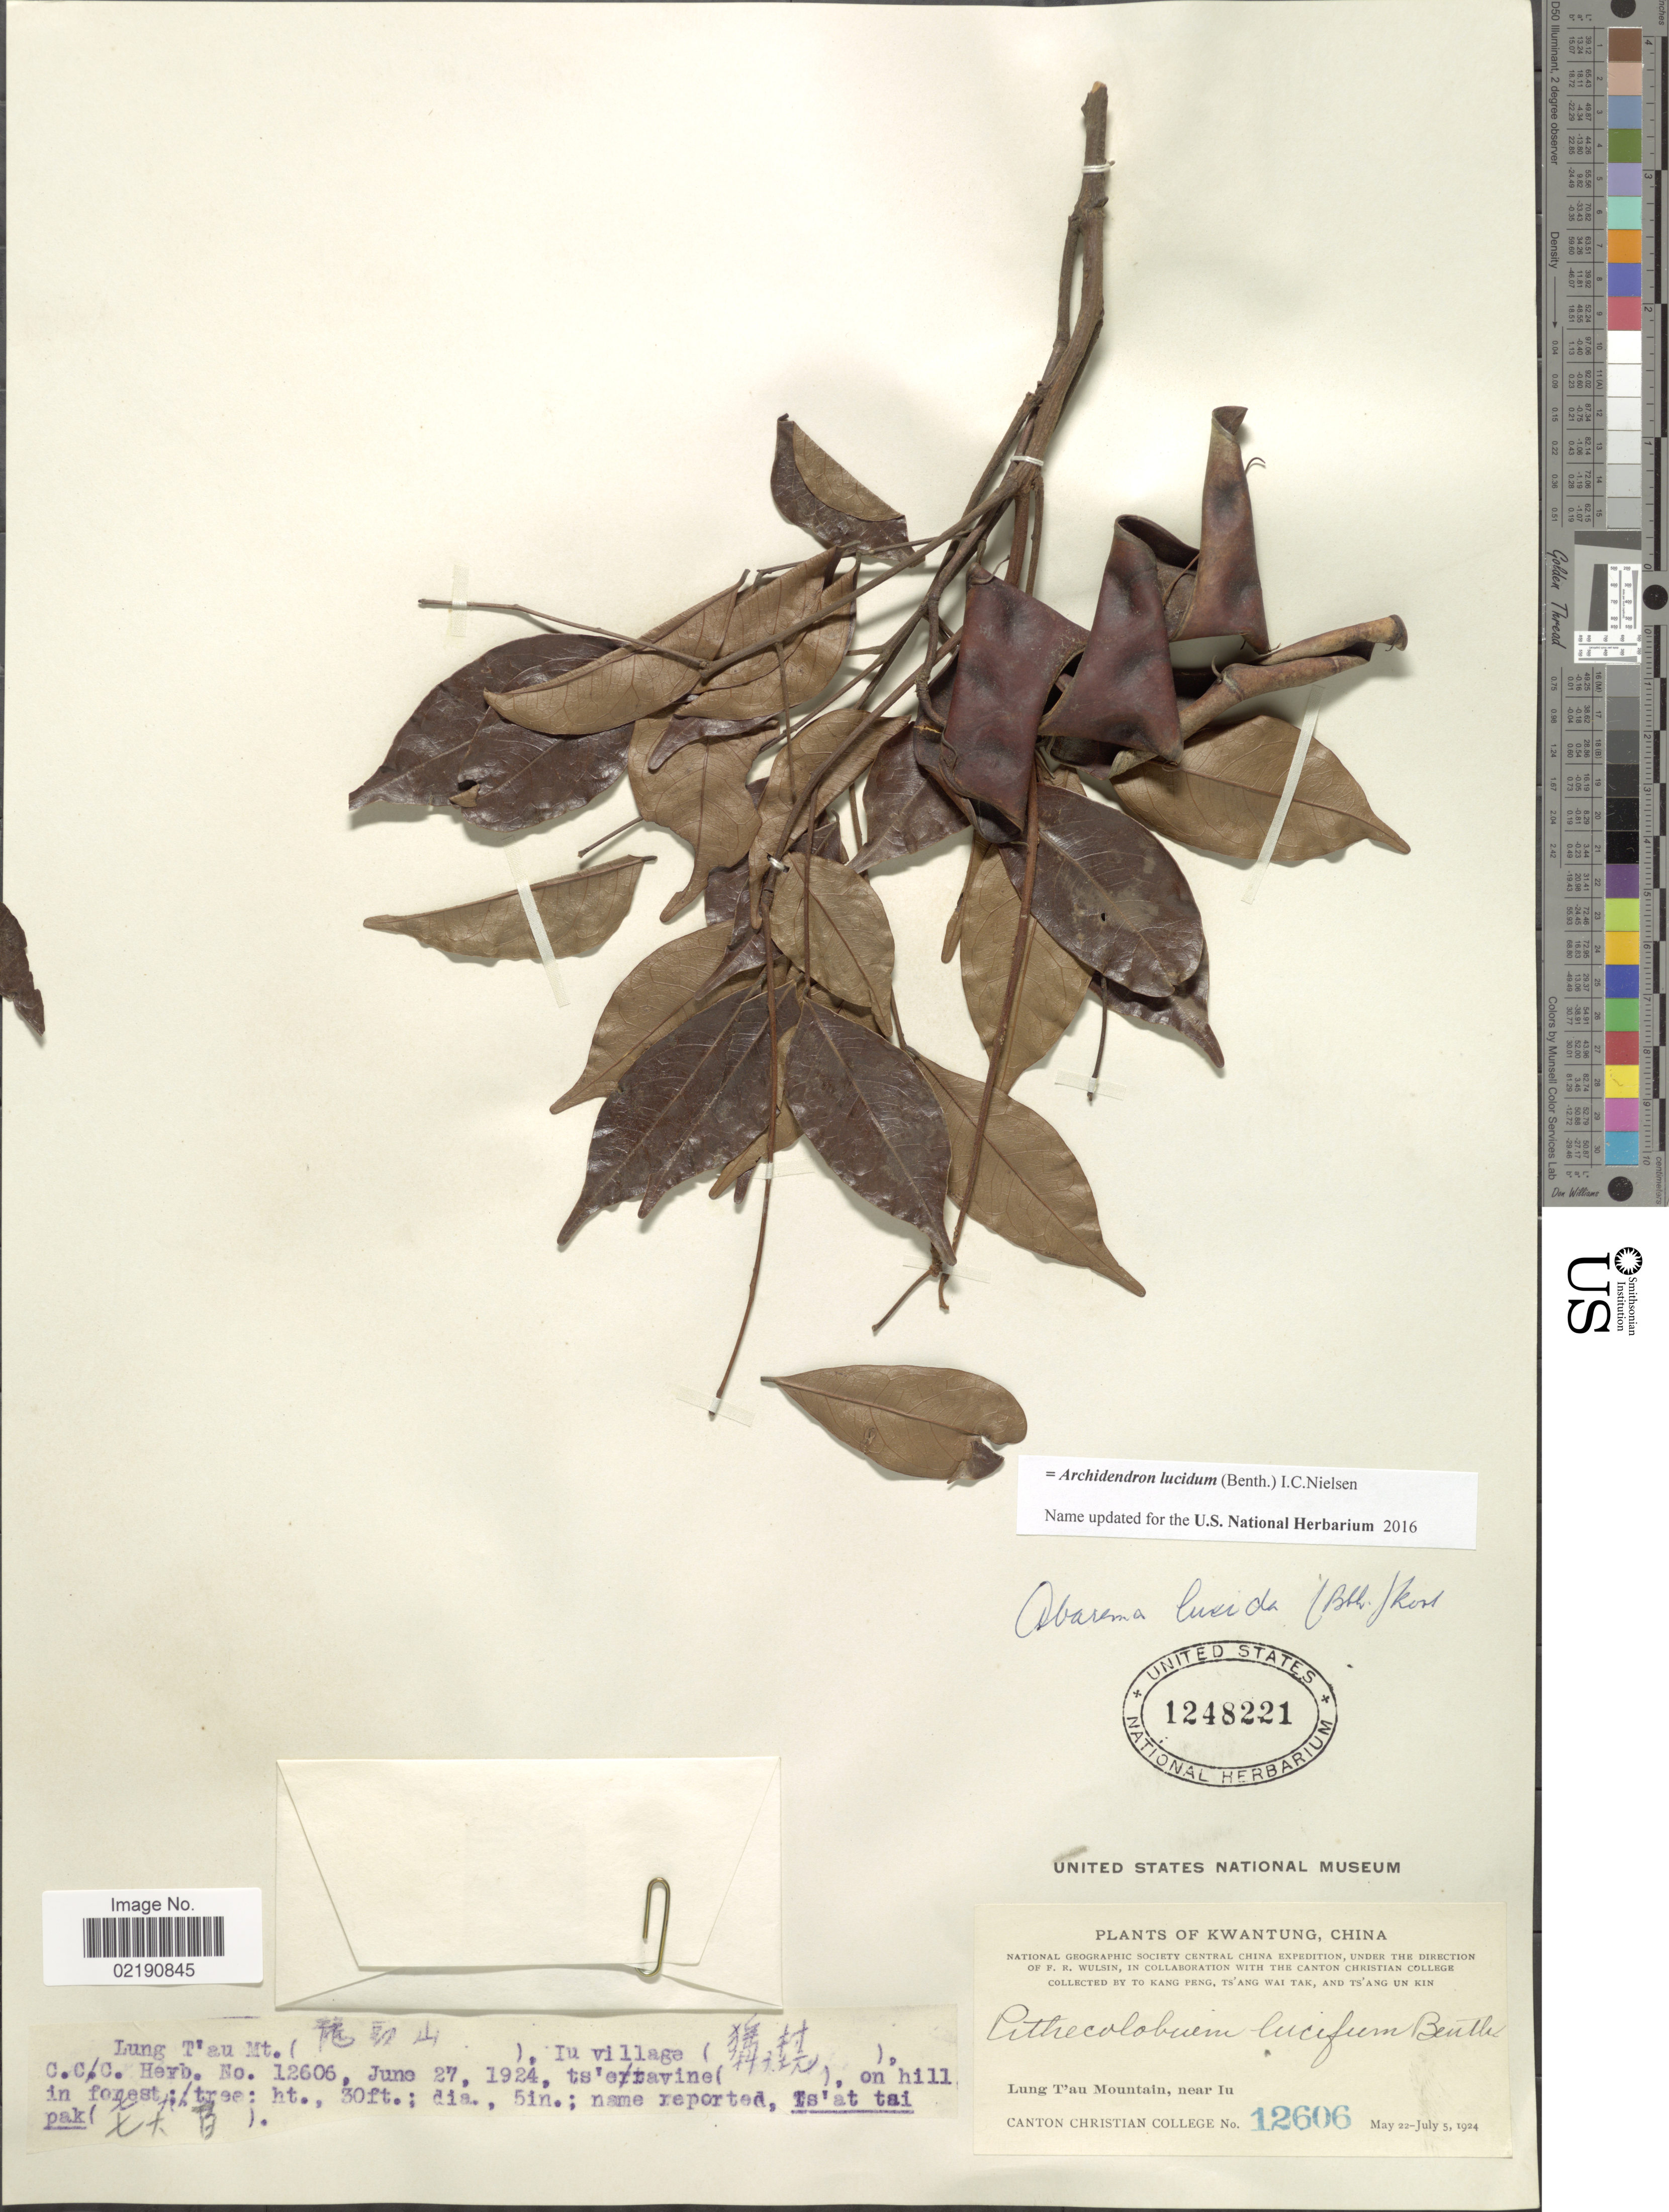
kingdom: Plantae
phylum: Tracheophyta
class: Magnoliopsida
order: Fabales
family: Fabaceae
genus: Archidendron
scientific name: Archidendron lucidum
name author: (Benth.) I.C. Nielsen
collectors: K. Peng, W. T. Tsang & Ts' Ang Un Kin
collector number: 12606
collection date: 1924-05-22/1924-07-05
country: China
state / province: Guangdong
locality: Kwangtung, Lung T'au Mountain, near Iu, Iu village, in forest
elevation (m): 9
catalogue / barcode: US 1248221